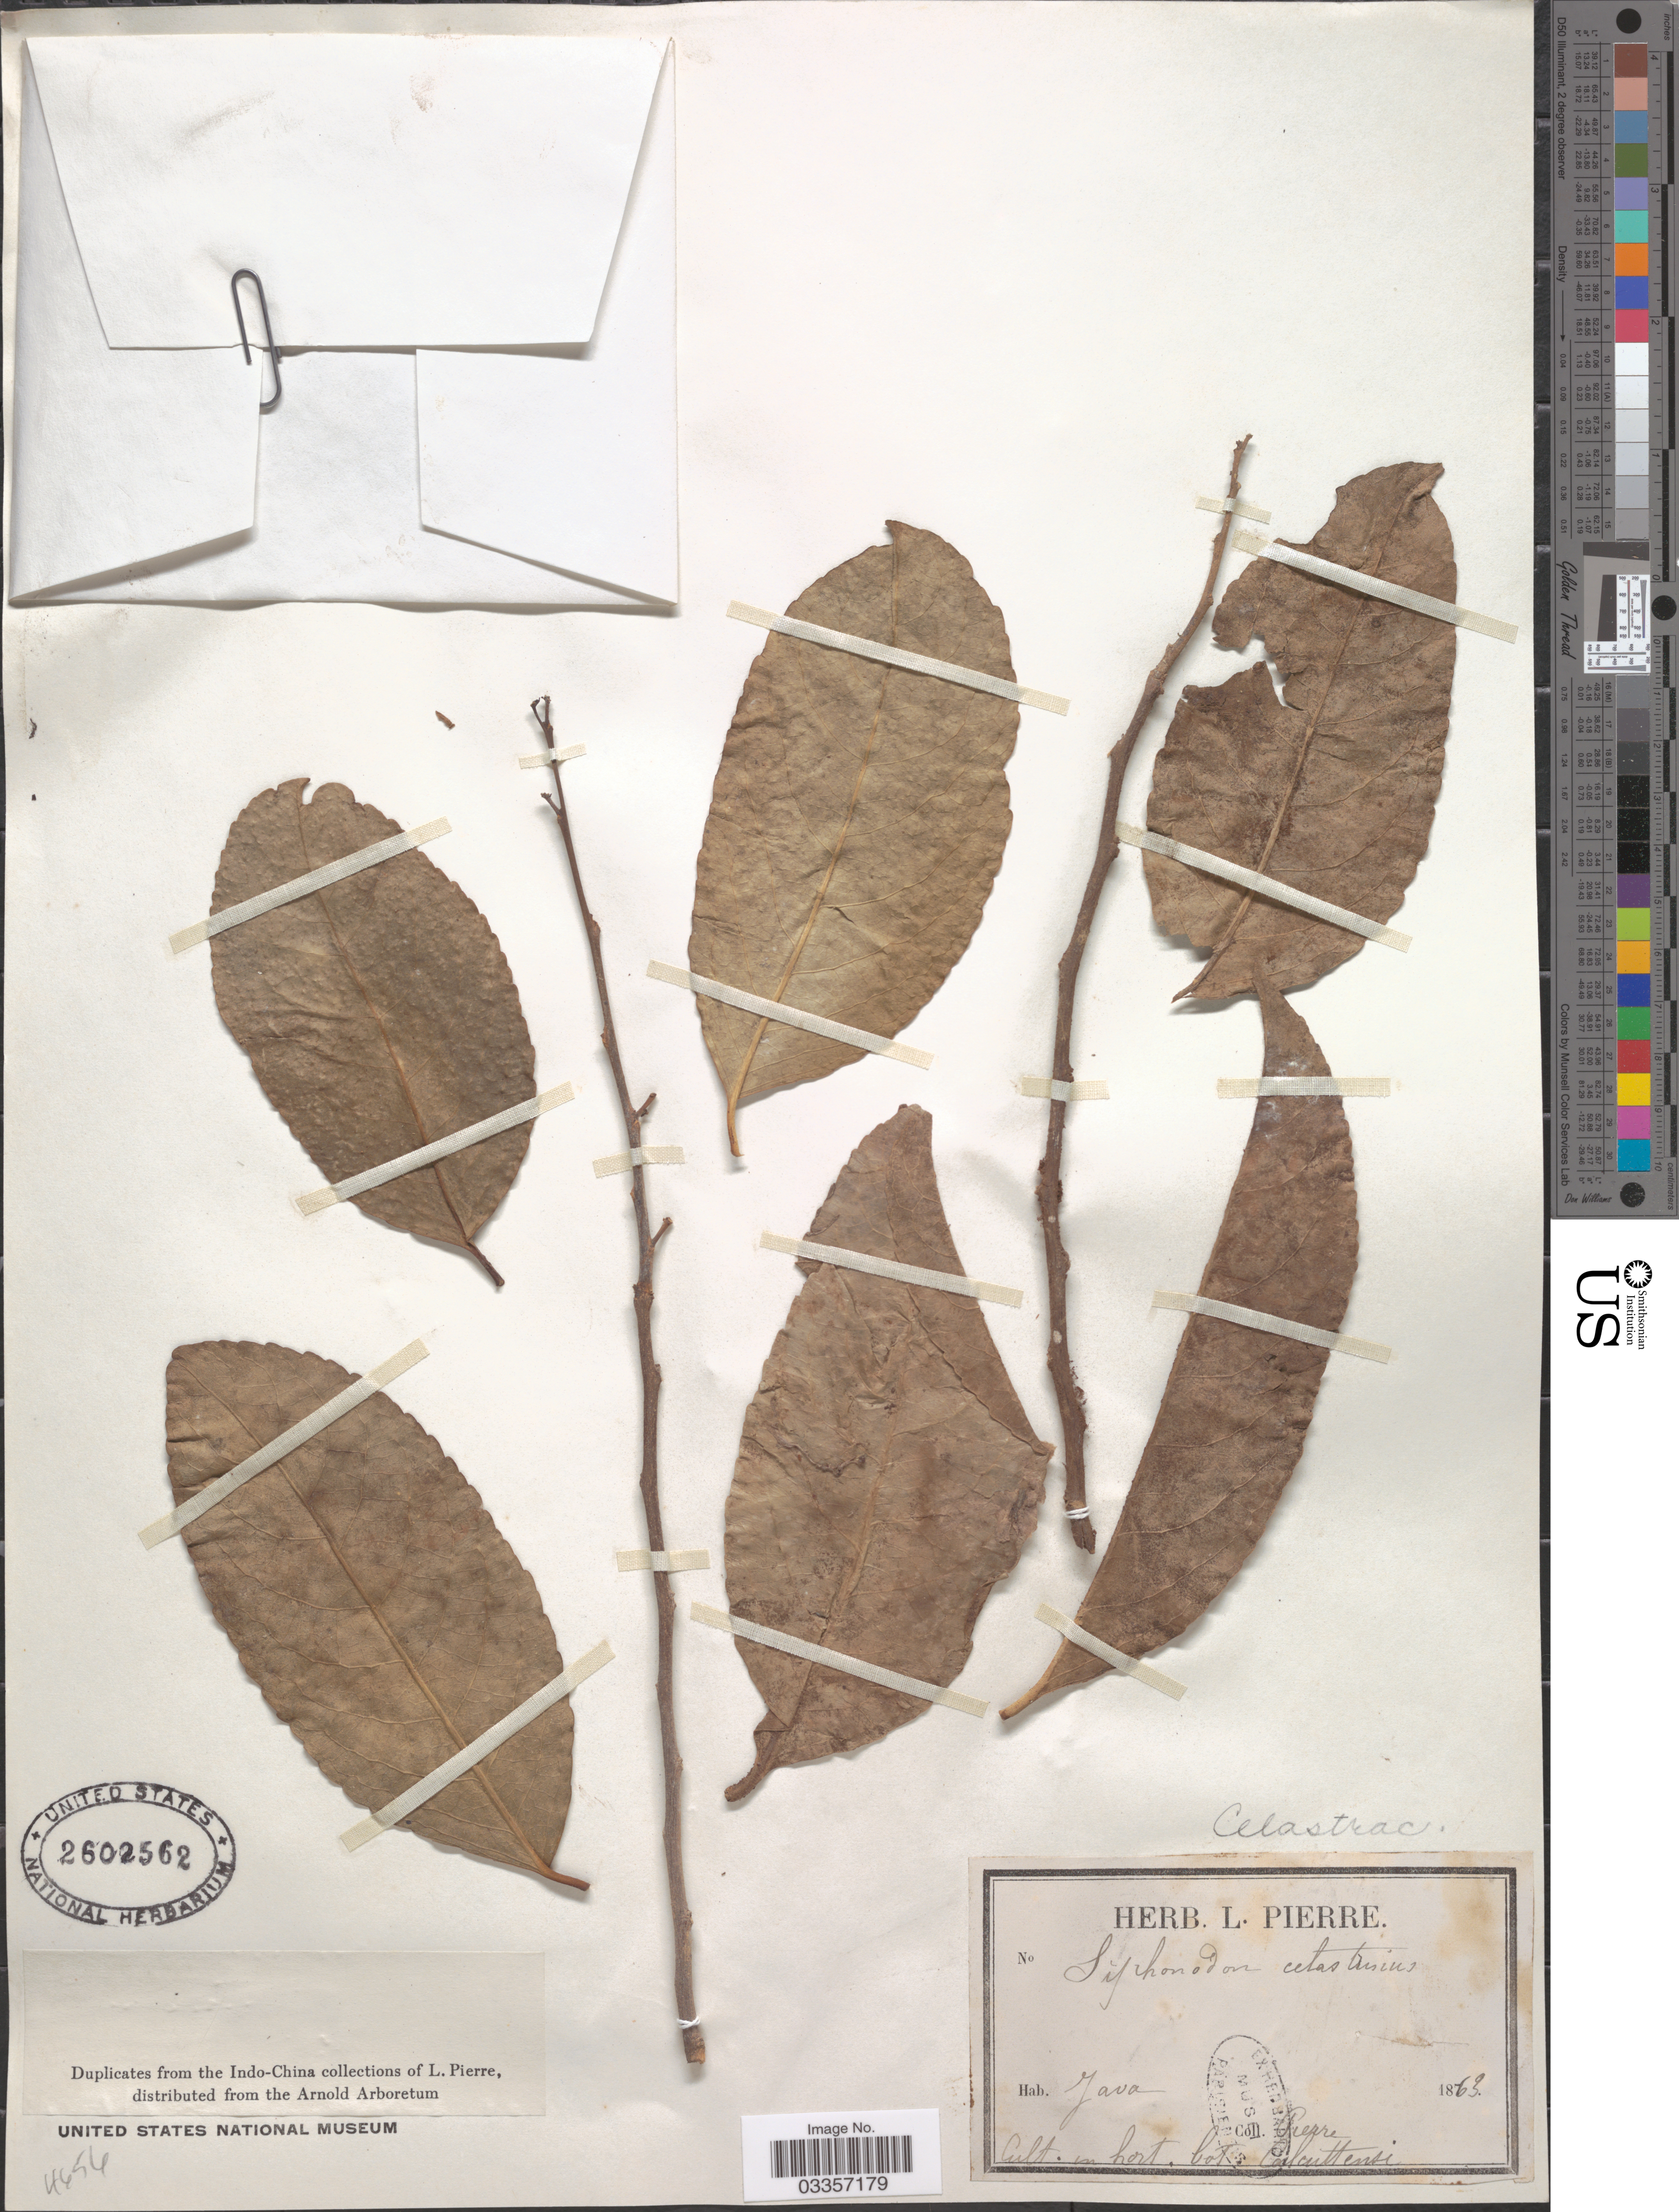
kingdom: Plantae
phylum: Tracheophyta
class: Magnoliopsida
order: Celastrales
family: Celastraceae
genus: Siphonodon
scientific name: Siphonodon celastrineus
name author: Griff.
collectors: L. Pierre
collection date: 1863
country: Indonesia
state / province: Java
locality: In hort. bot. Calcuttensi.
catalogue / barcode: US 2602562